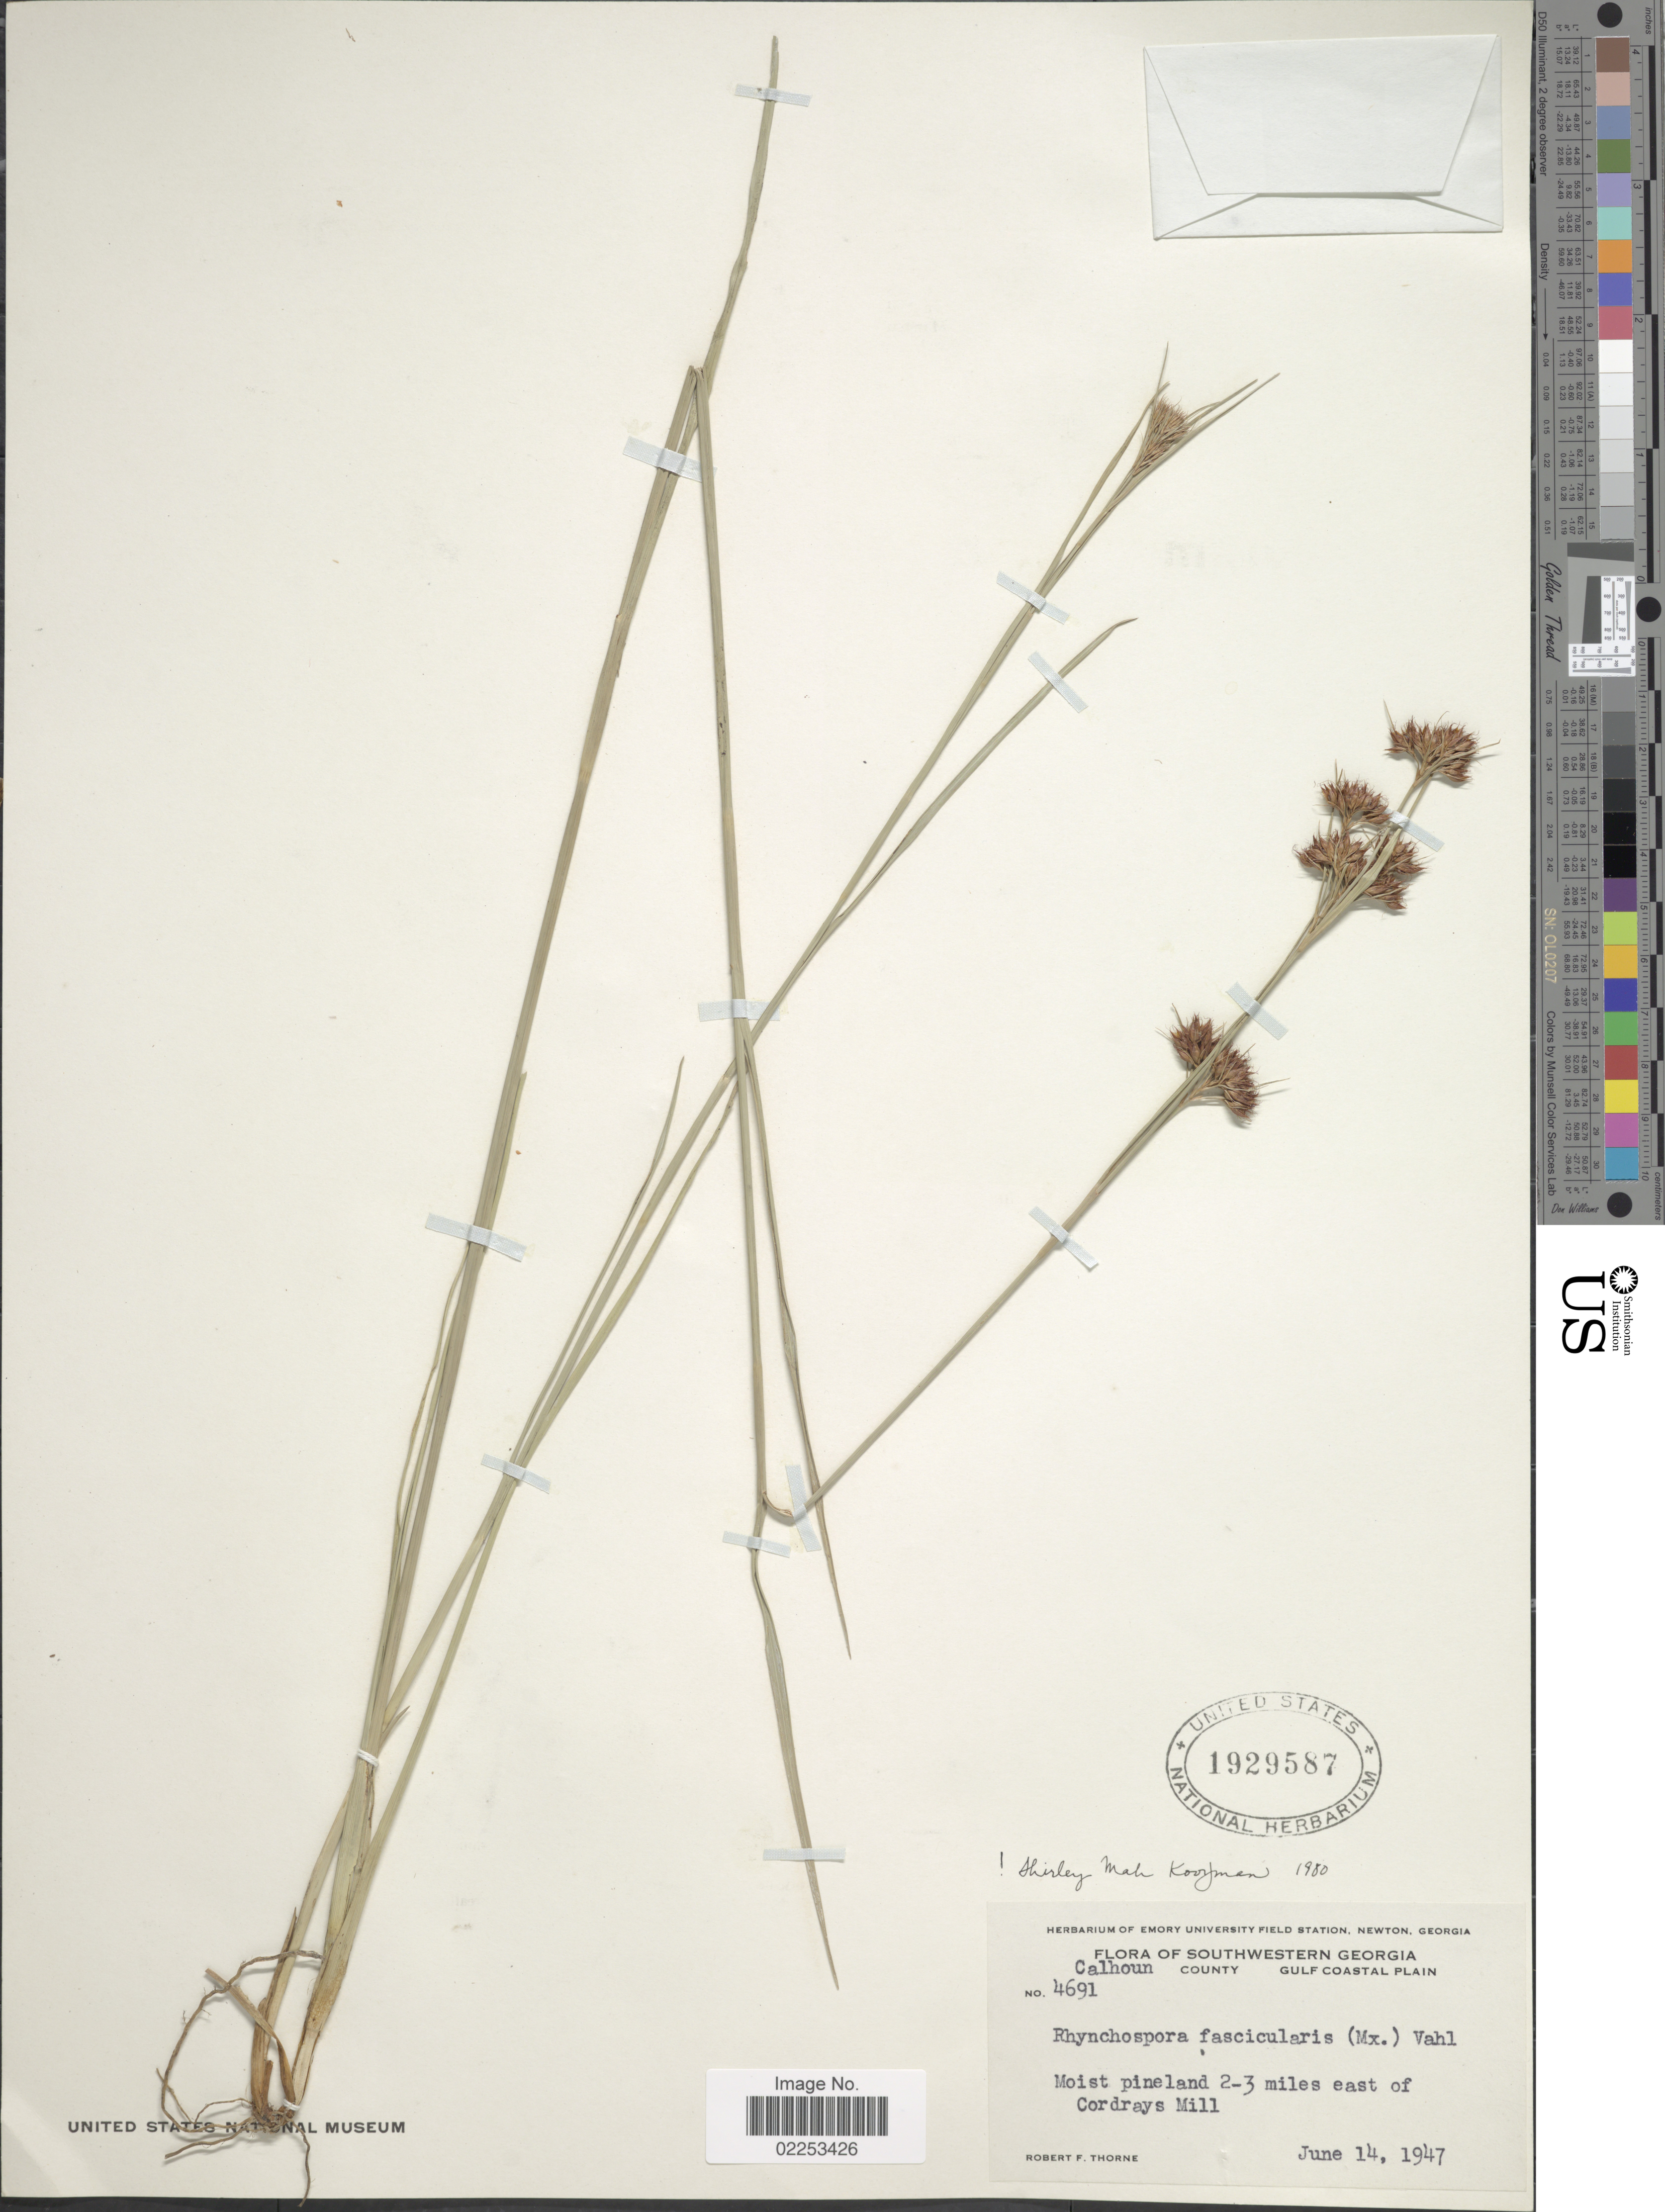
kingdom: Plantae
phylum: Tracheophyta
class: Liliopsida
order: Poales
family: Cyperaceae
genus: Rhynchospora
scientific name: Rhynchospora fascicularis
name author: (Michx.) Vahl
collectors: R. F. Thorne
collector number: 4691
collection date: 1947-06-14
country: United States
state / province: Georgia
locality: Southwestern Georgia, Calhoun County, Gulf Coastal Plain, Moist pineland 2-3 miles east of Cordrays Mill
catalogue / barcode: US 1929587